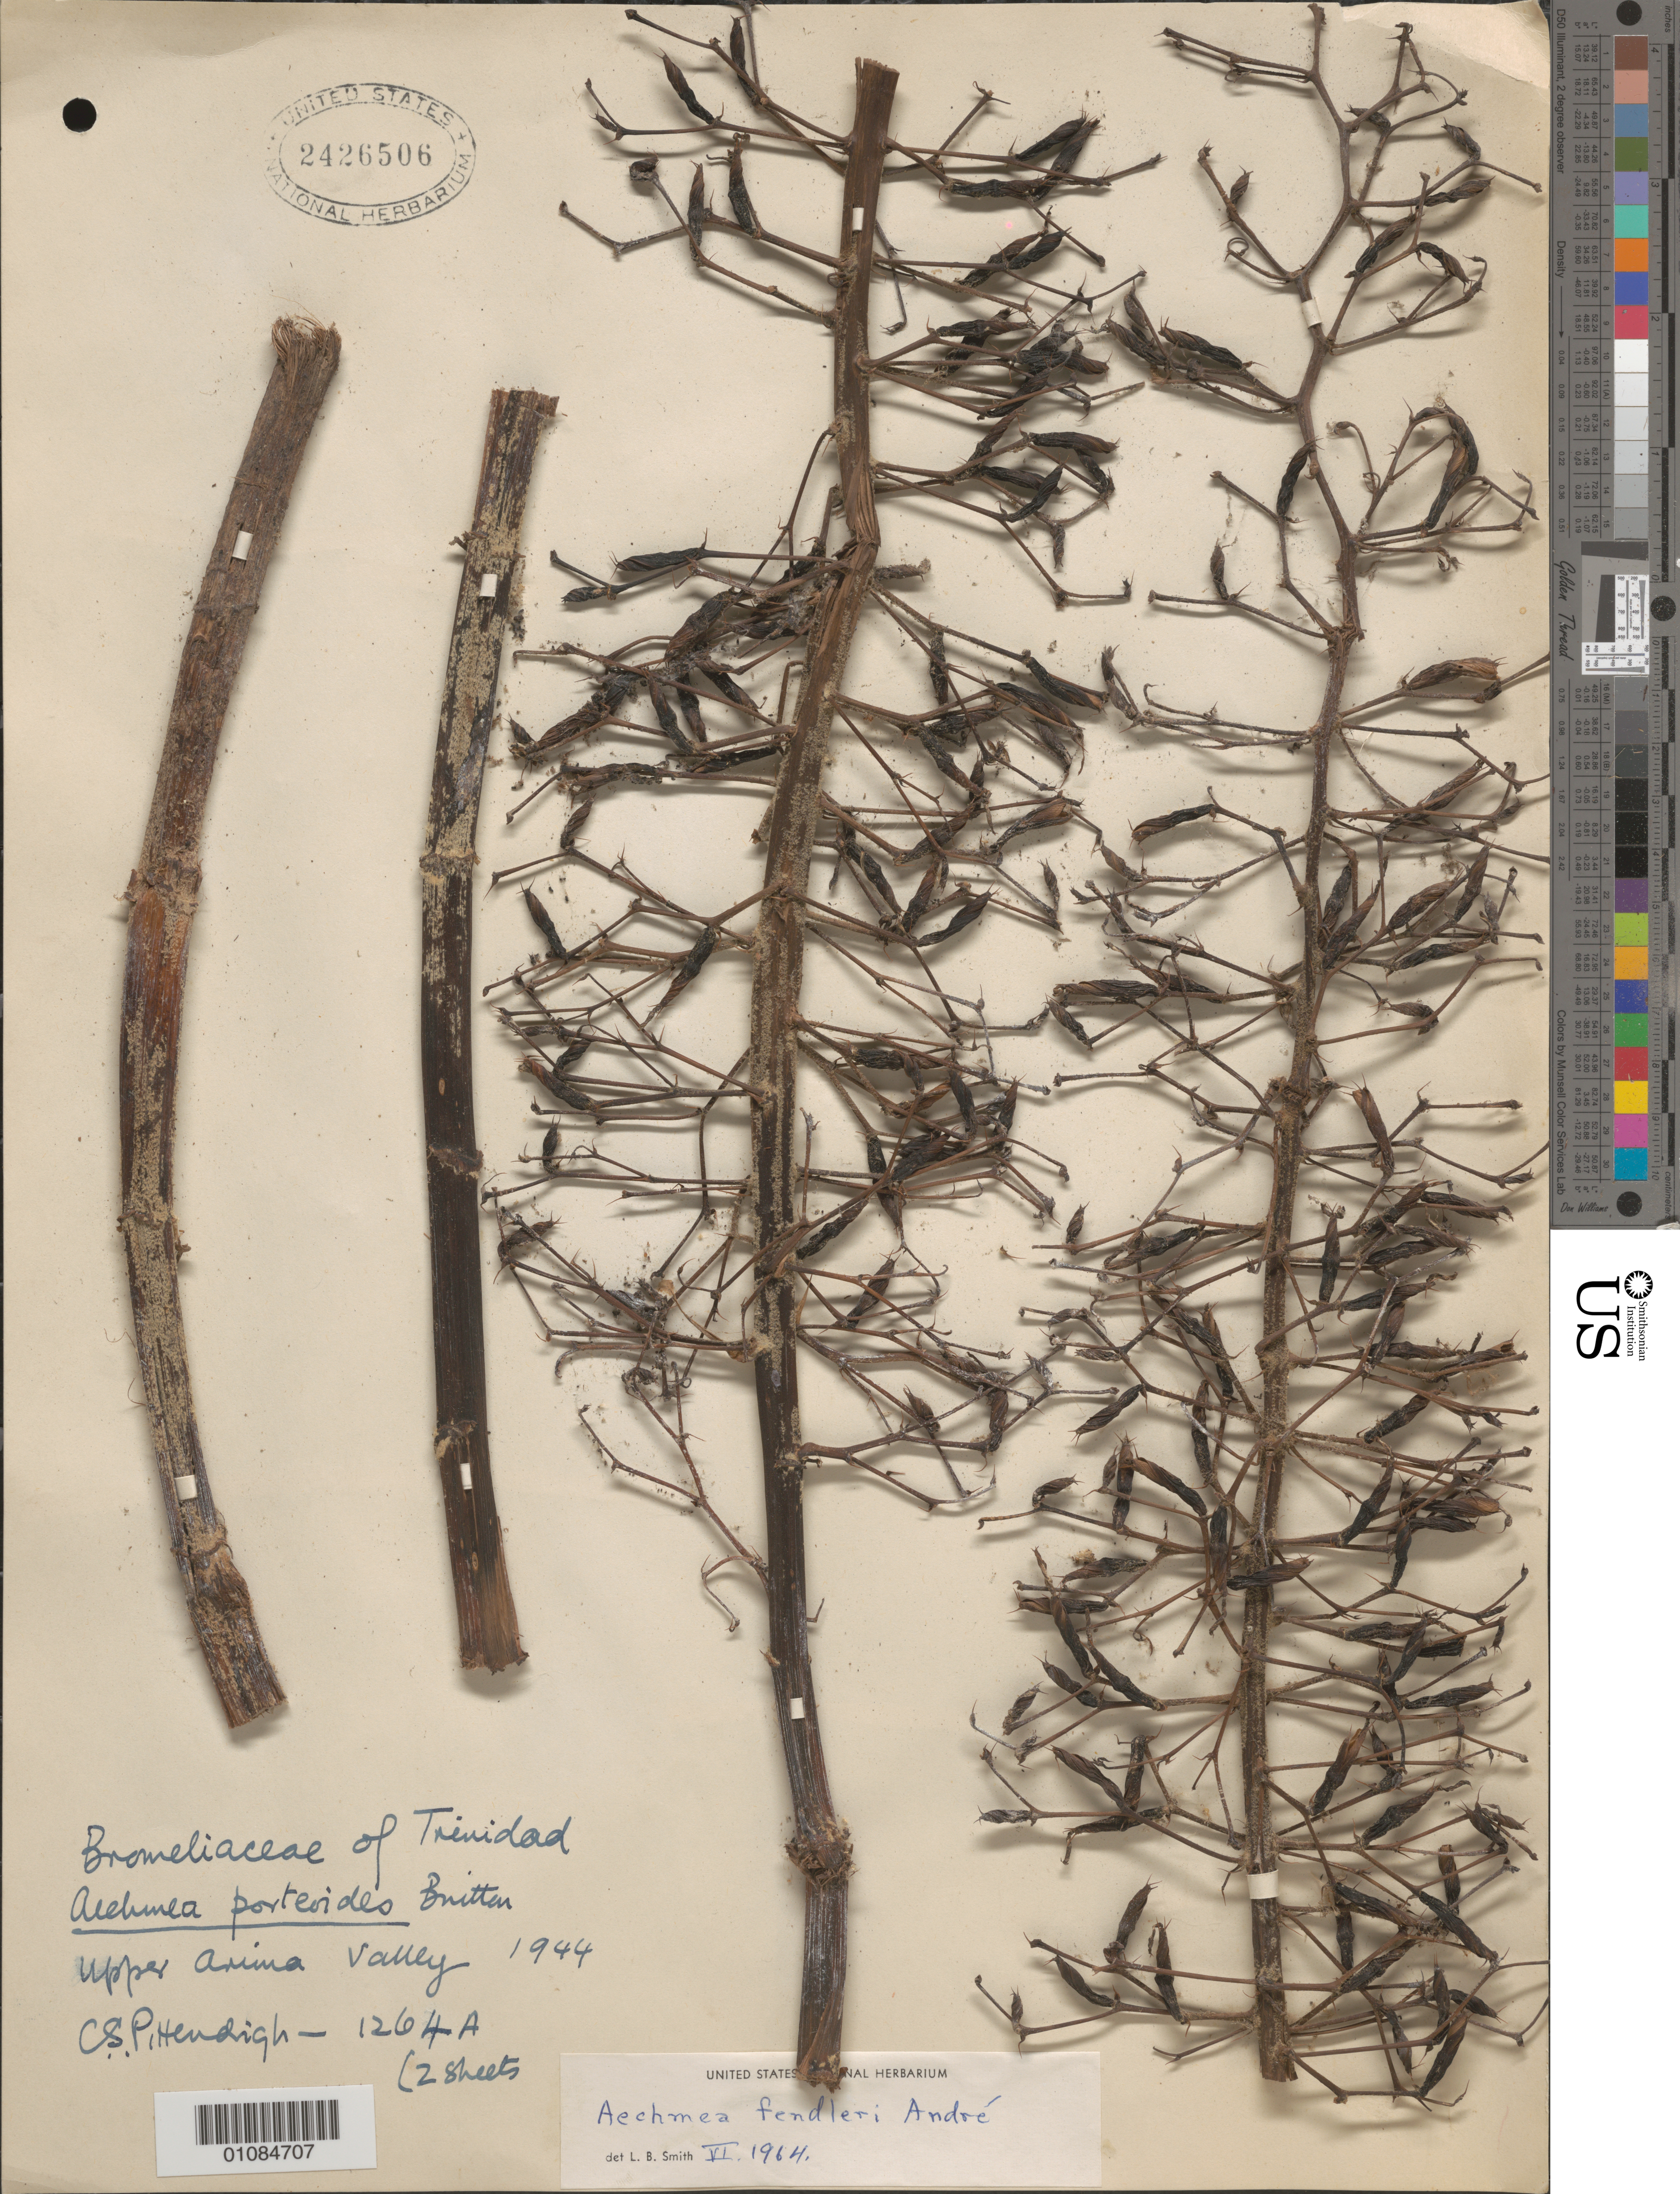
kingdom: Plantae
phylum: Tracheophyta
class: Liliopsida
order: Poales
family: Bromeliaceae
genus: Aechmea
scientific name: Aechmea fendleri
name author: André ex Mez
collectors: C. S. Pittendrigh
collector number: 1264A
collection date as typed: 1944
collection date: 1944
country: Trinidad and Tobago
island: Trinidad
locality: upper Arima valley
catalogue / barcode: US 2426506